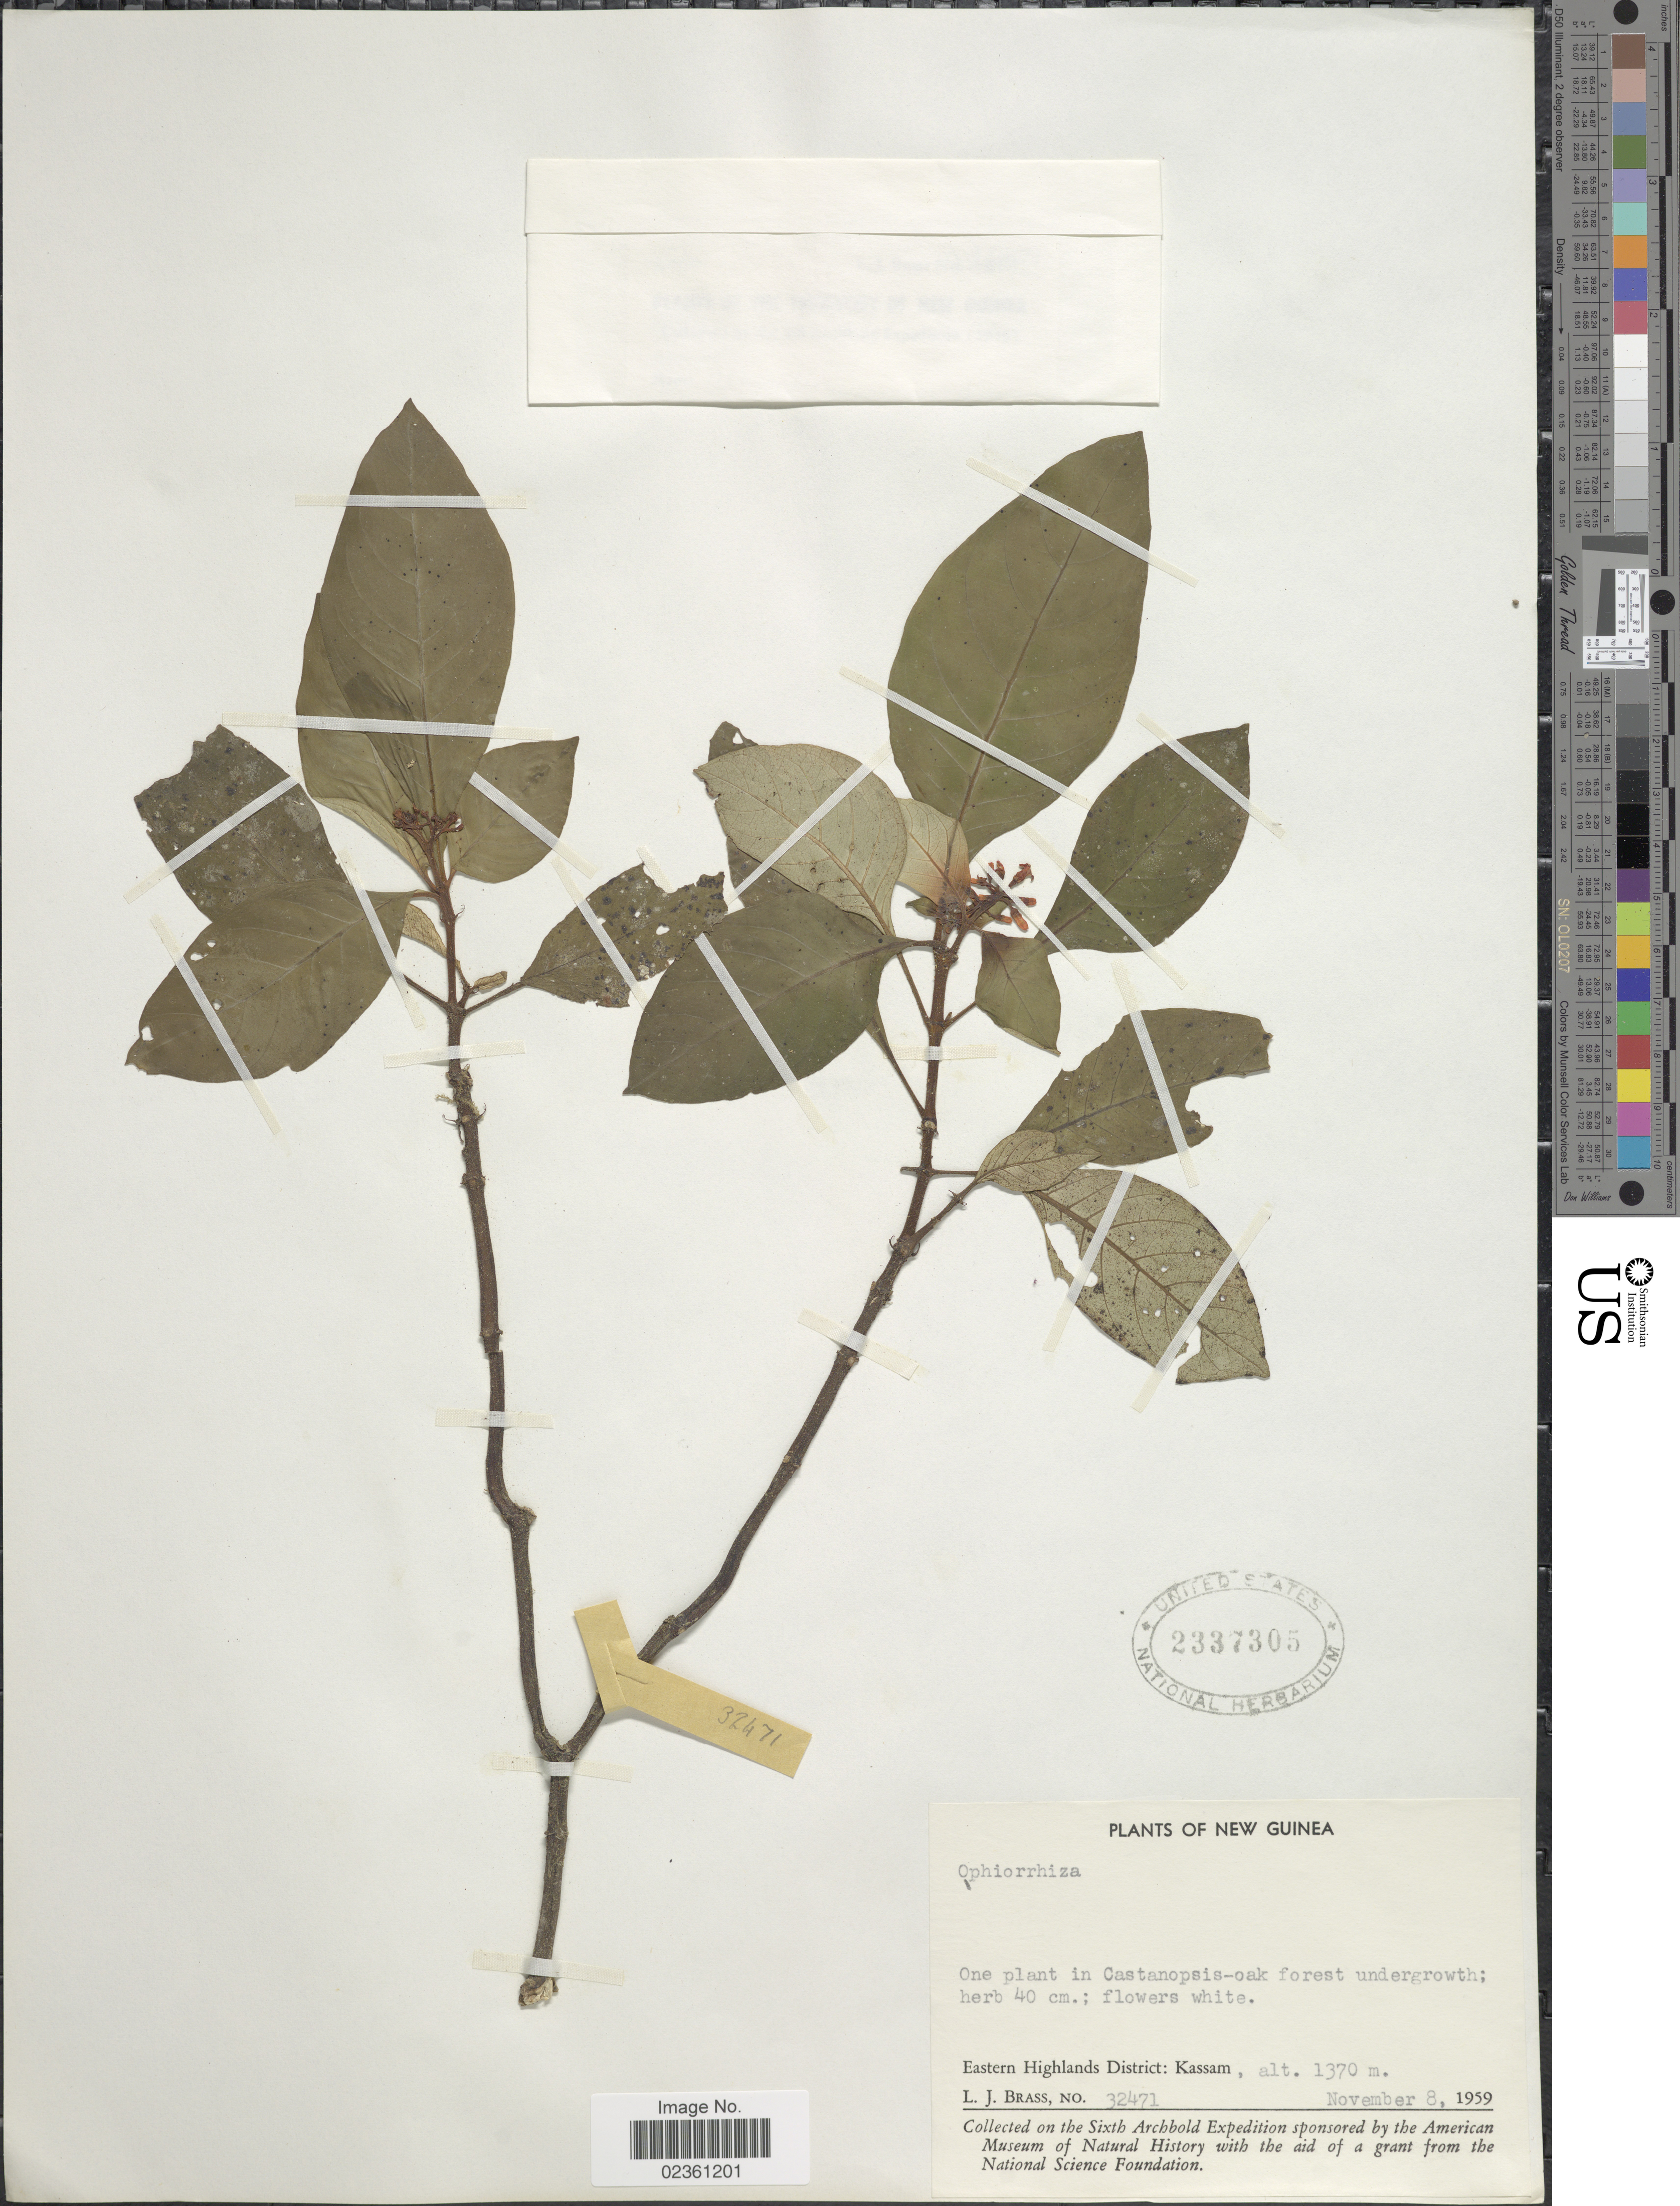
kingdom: Plantae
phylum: Tracheophyta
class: Magnoliopsida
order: Gentianales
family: Rubiaceae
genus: Ophiorrhiza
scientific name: Ophiorrhiza sp.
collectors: L. J. Brass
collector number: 32471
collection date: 1959-11-08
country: Papua New Guinea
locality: New Guinea, Eastern Highlands District: Kassam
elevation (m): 1370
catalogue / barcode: US 2337305